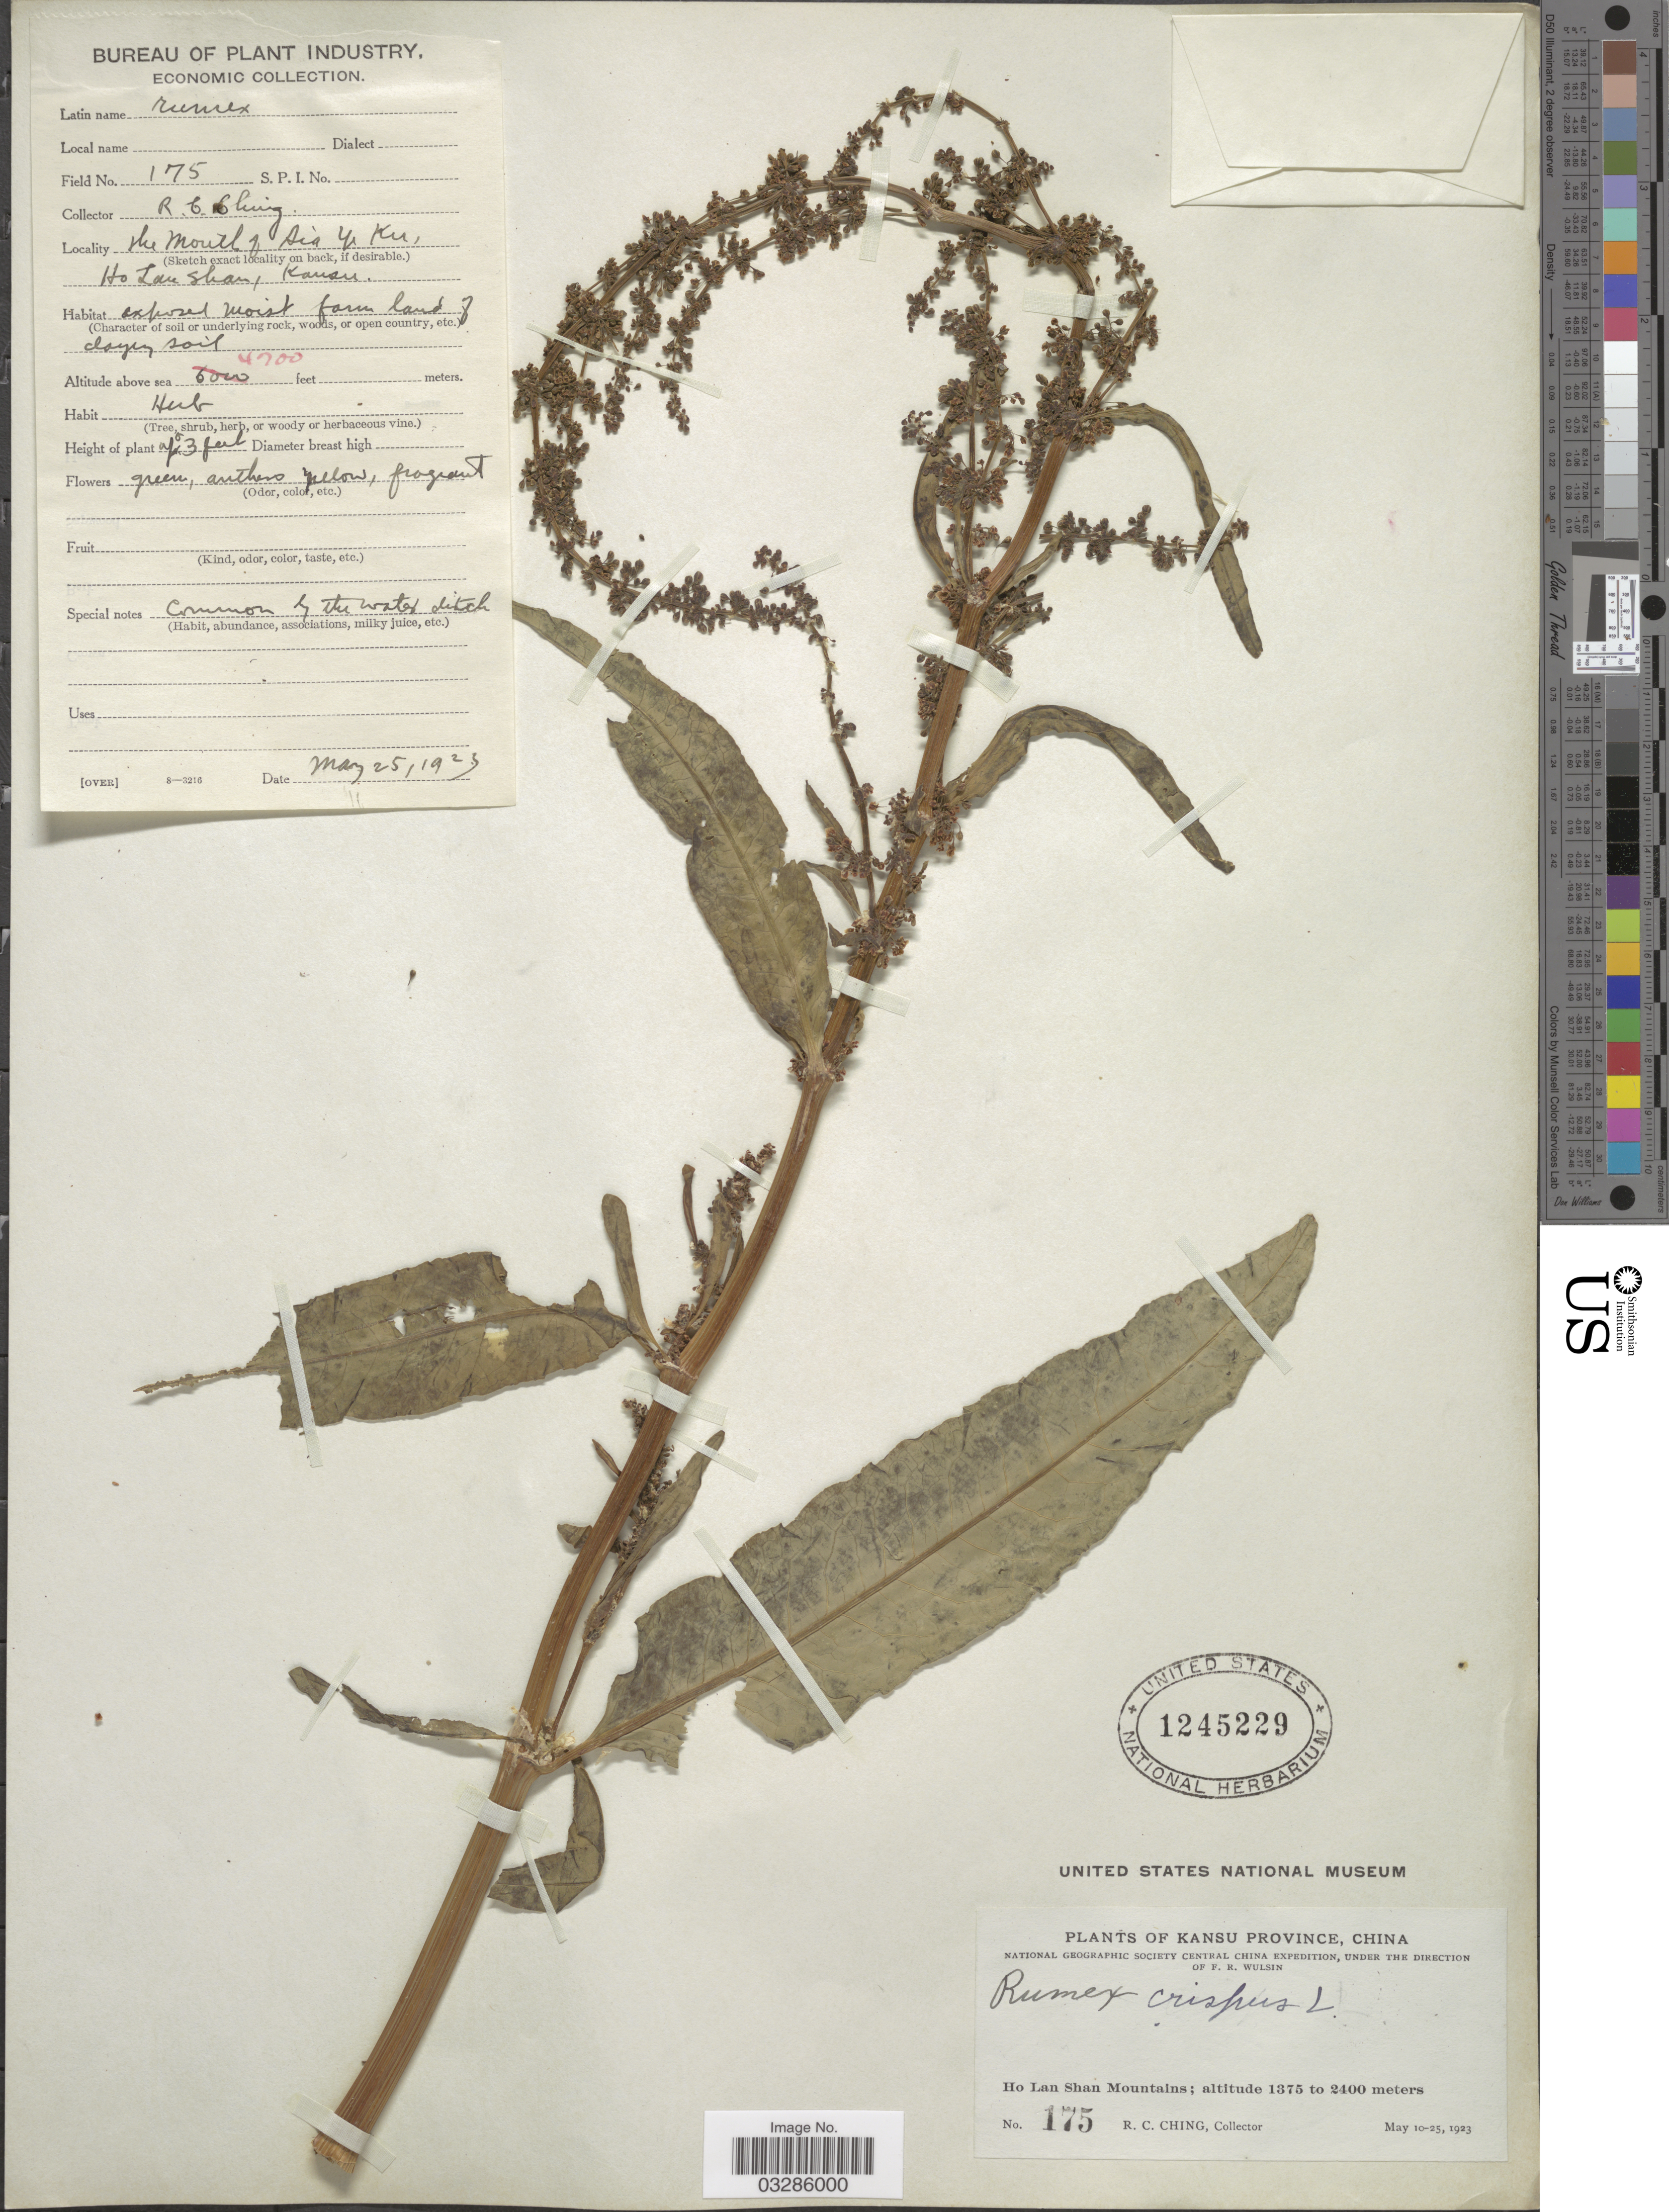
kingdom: Plantae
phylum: Tracheophyta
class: Magnoliopsida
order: Caryophyllales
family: Polygonaceae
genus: Rumex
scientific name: Rumex crispus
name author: L.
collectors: R. C. Ching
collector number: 175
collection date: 1923-05-10/1923-05-25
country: China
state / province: Gansu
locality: Kansu Province, Ho Lan Shan Mountains. The mouth of Sia [interpreted] Ye Ku.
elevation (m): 1433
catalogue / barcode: US 1245229